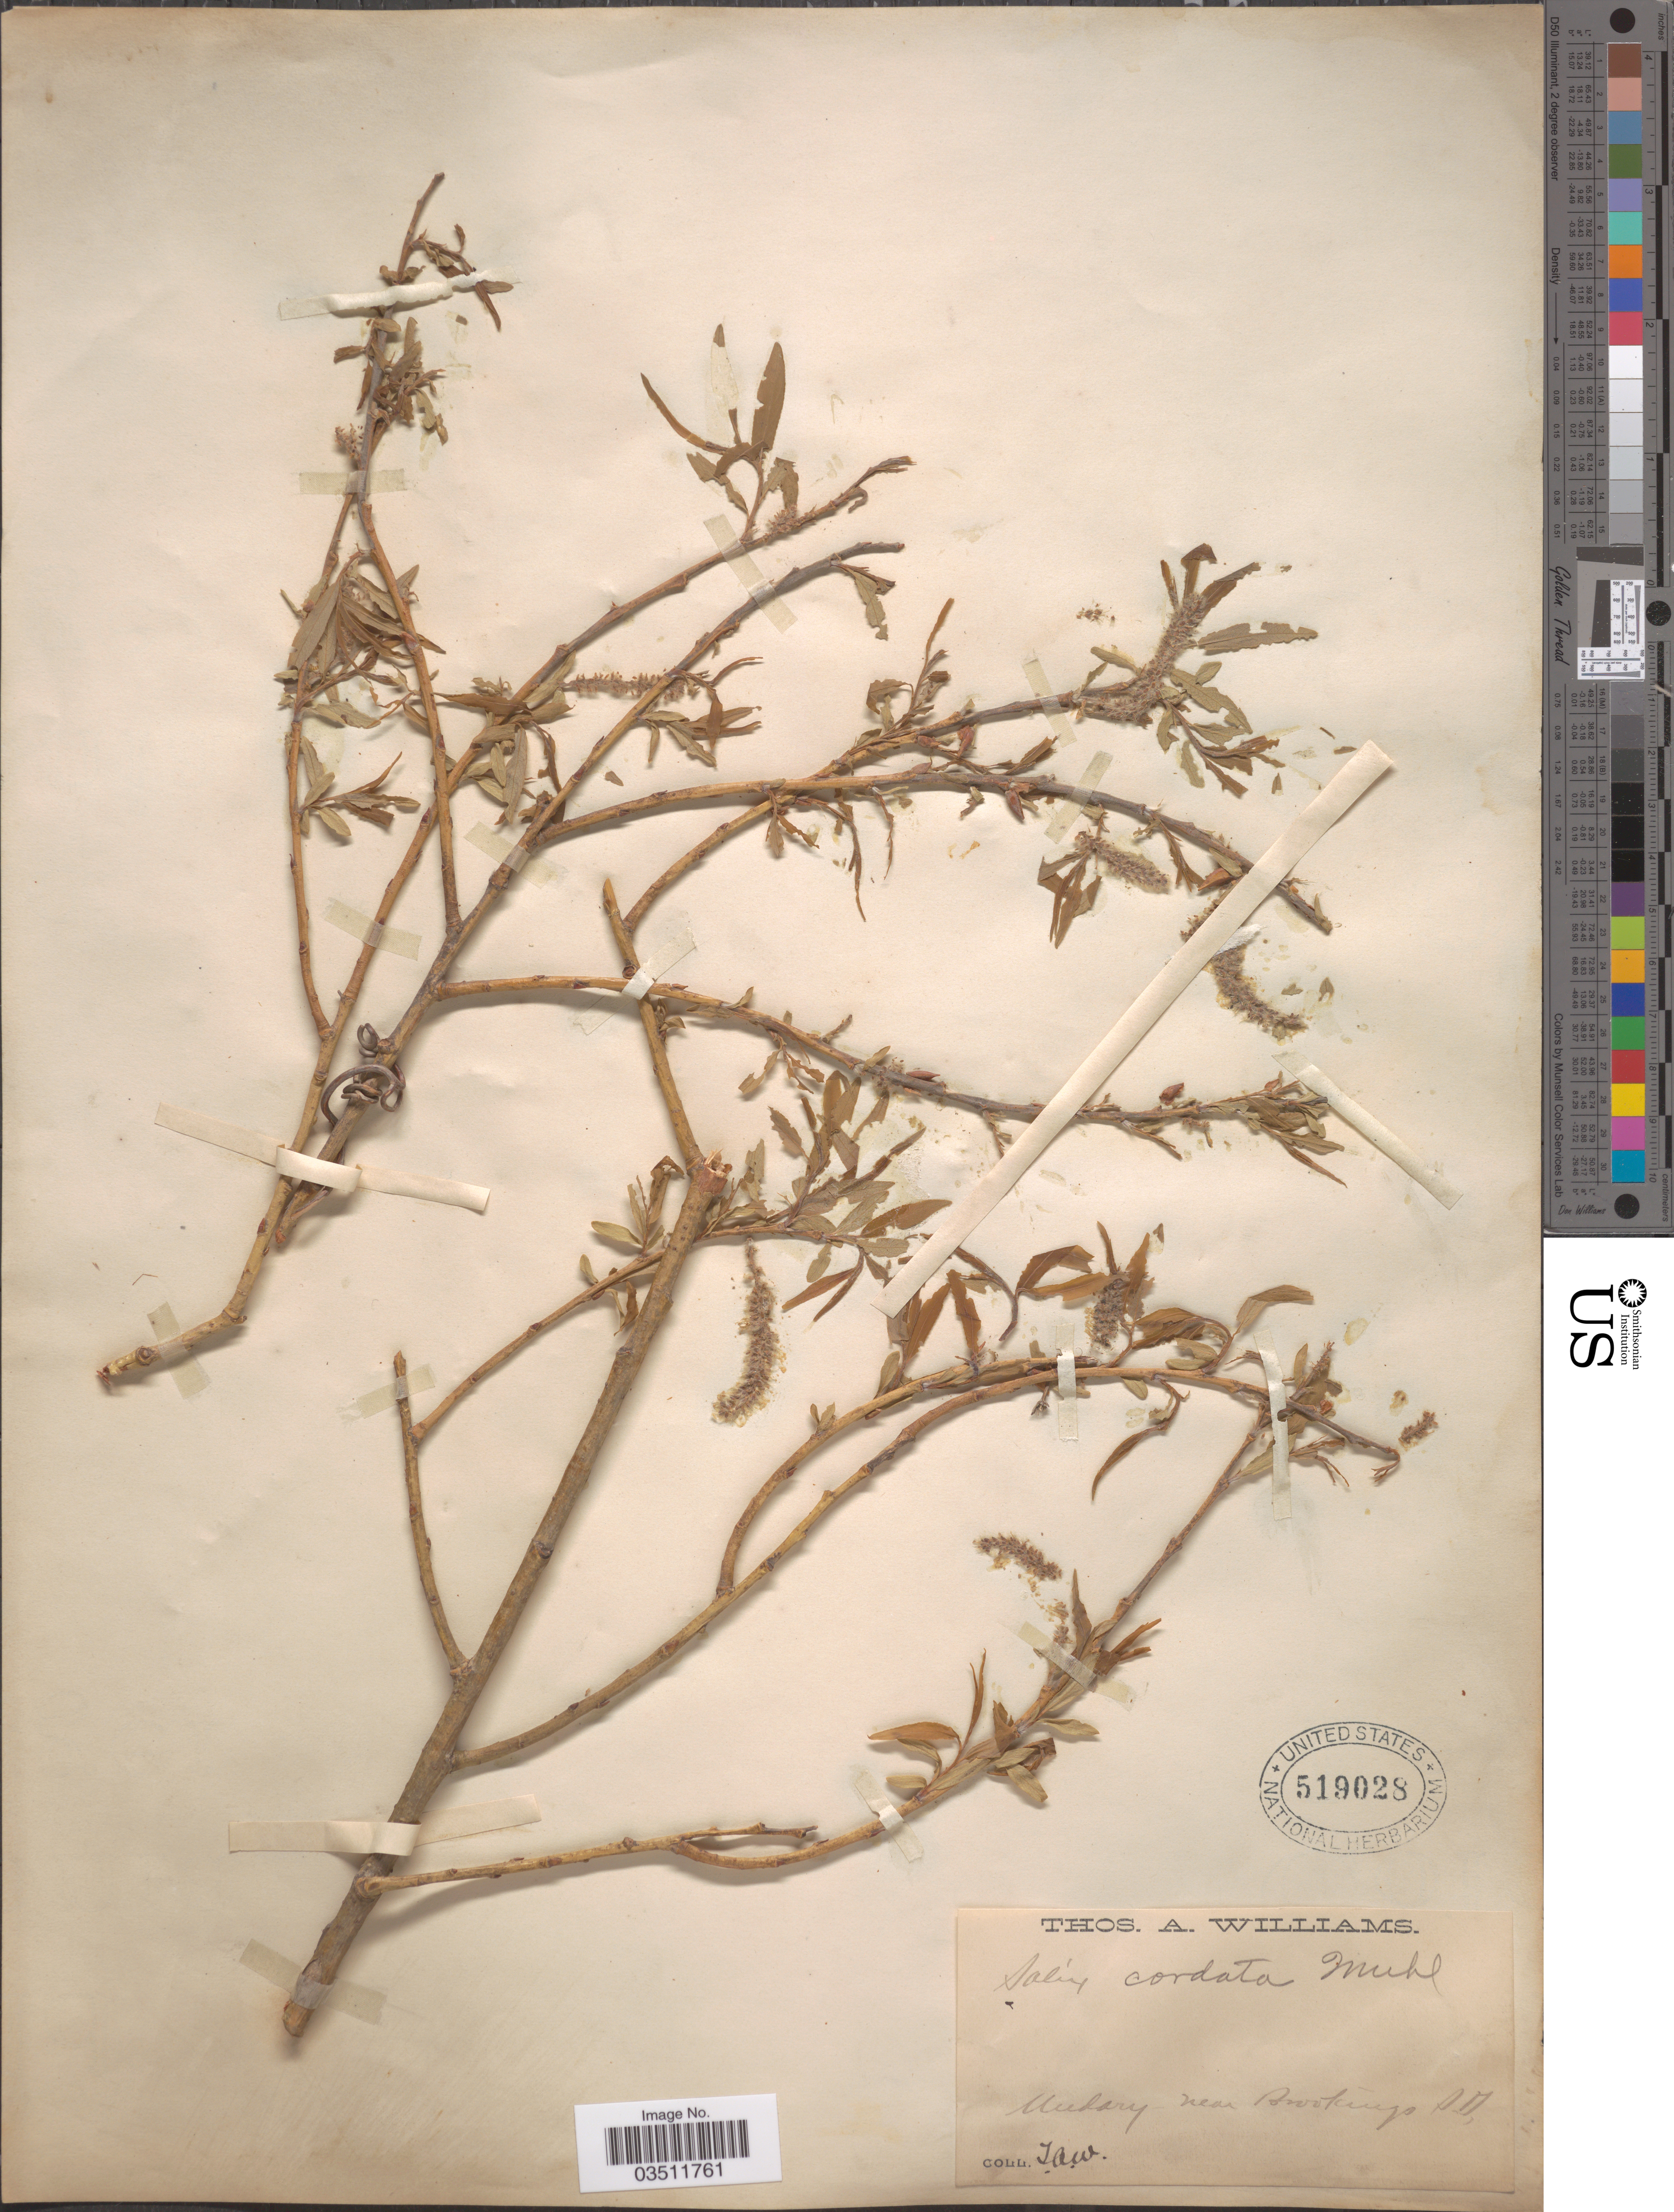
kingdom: Plantae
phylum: Tracheophyta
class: Magnoliopsida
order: Malpighiales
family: Salicaceae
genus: Salix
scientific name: Salix lutea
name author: Nutt.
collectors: T. A. Williams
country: United States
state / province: South Dakota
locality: Medary near Brookings.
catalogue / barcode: US 519028